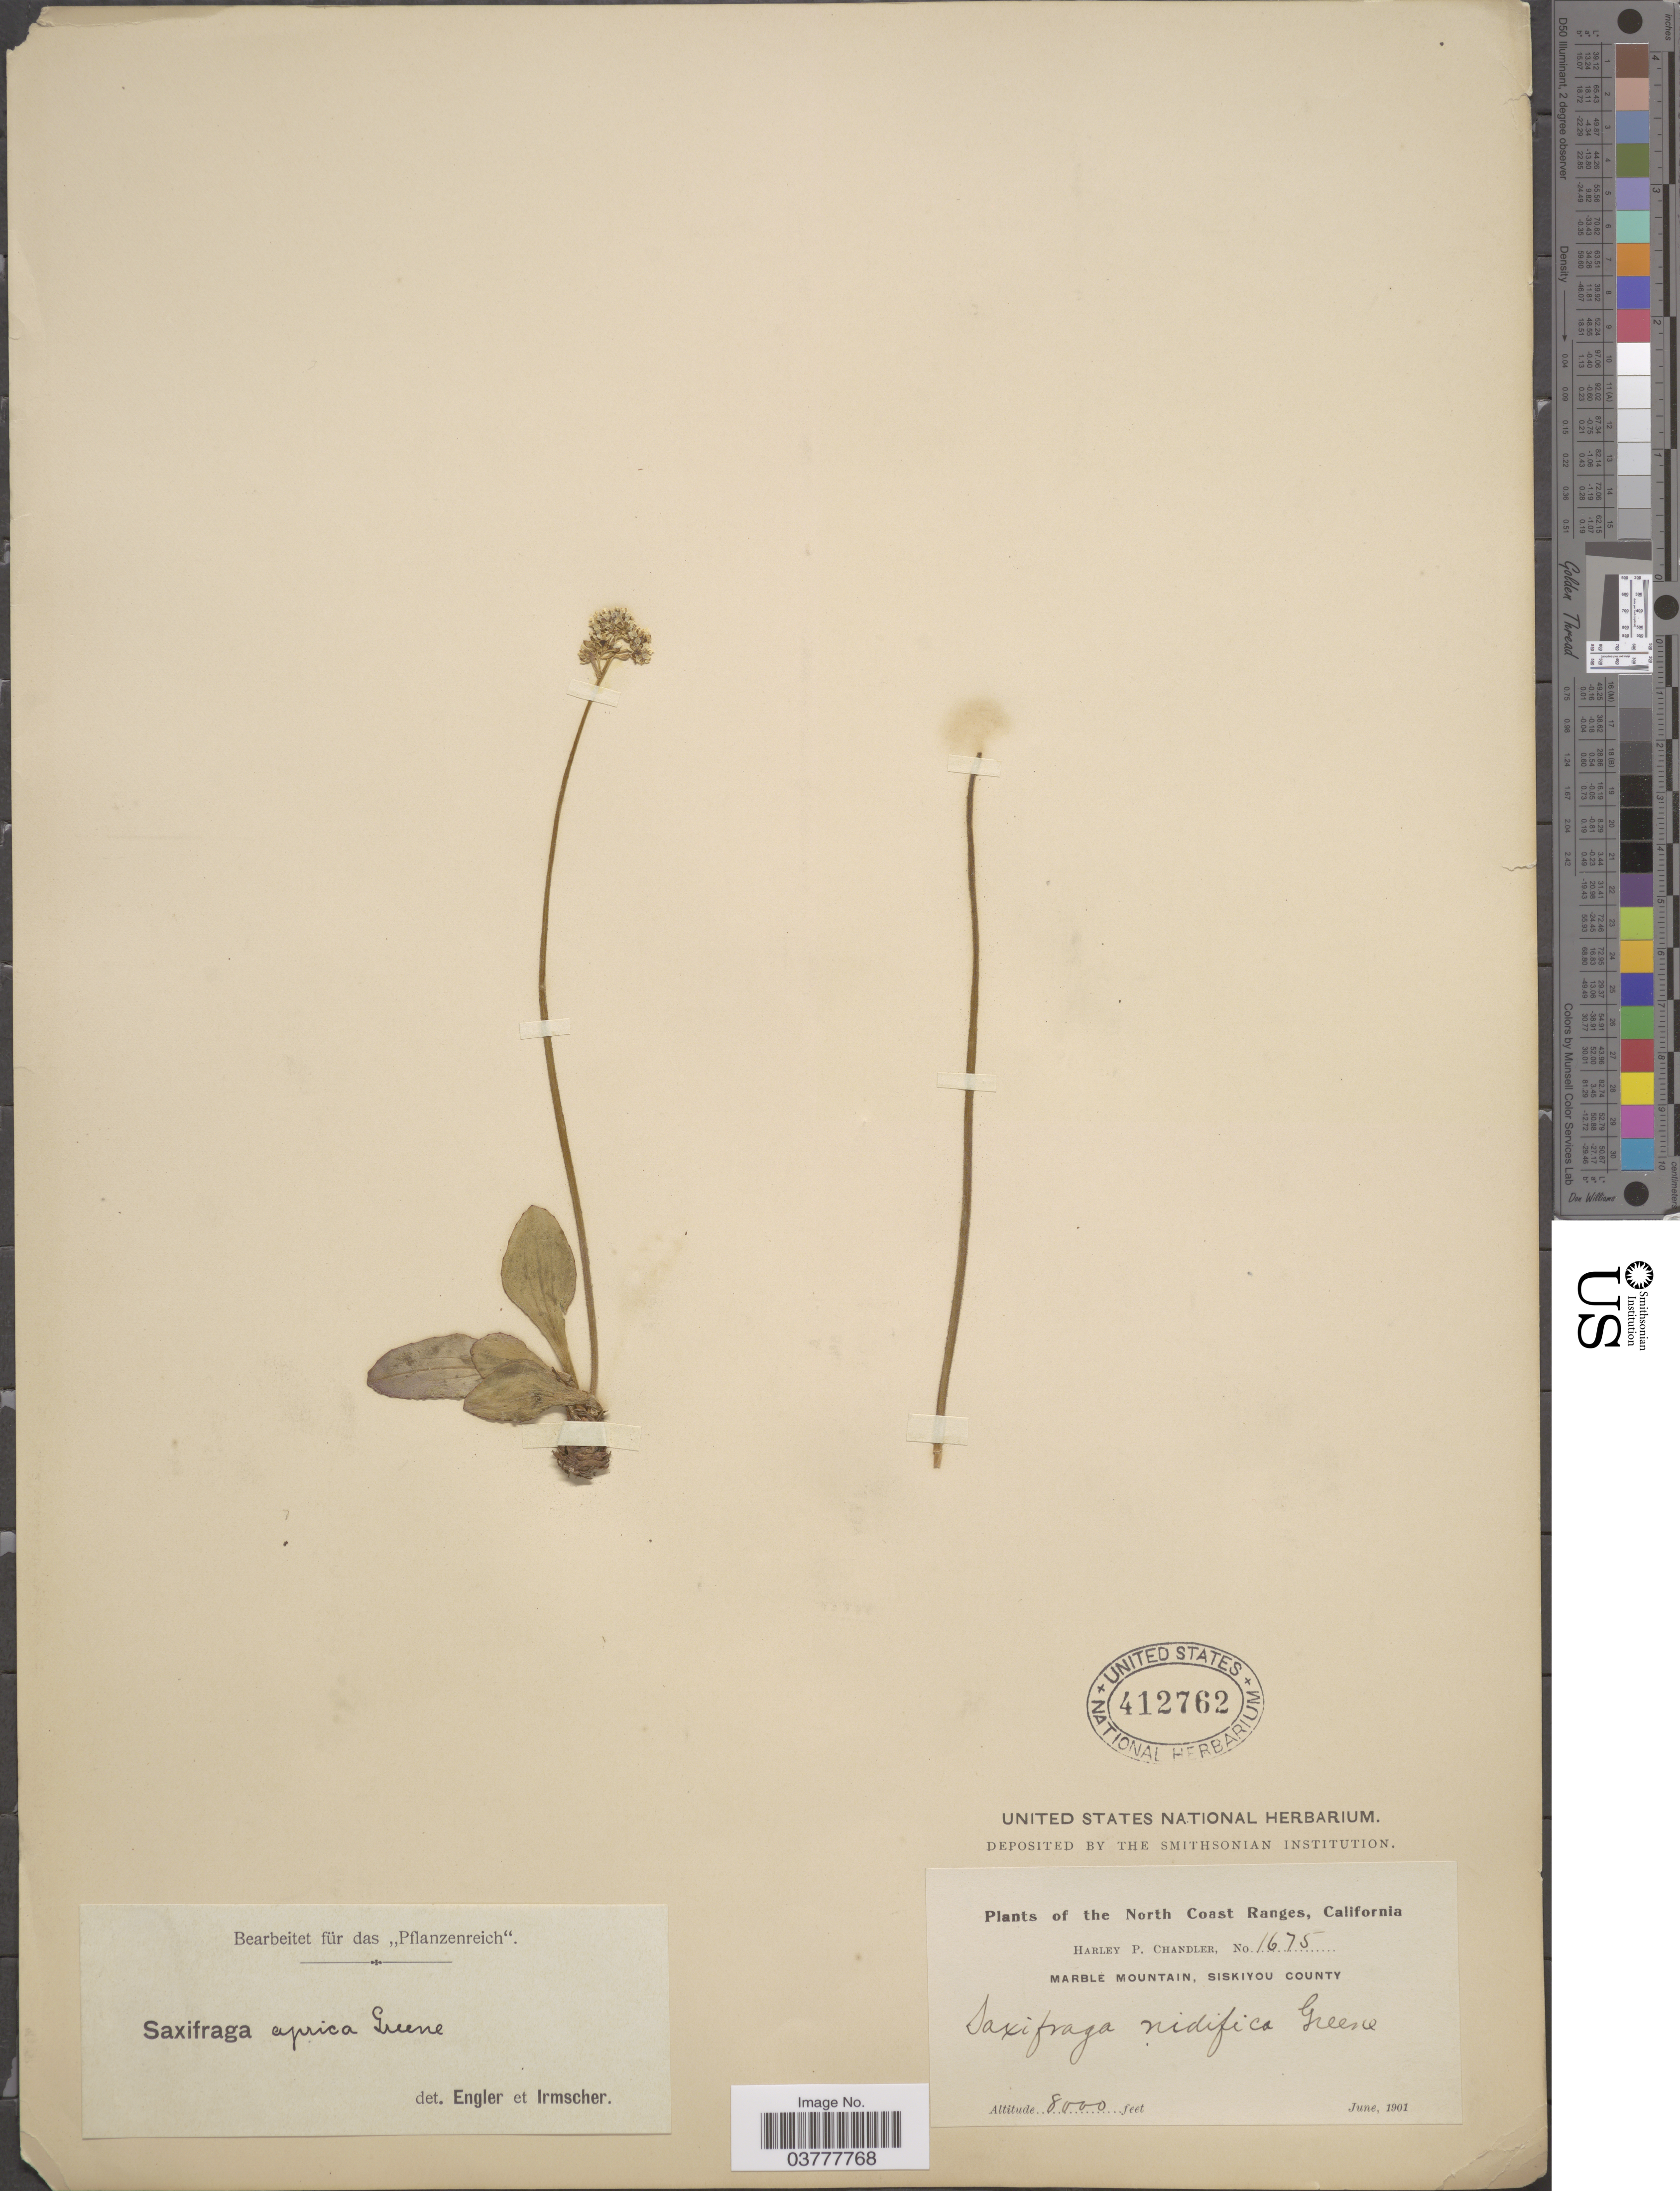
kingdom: Plantae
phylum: Tracheophyta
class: Magnoliopsida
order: Saxifragales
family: Saxifragaceae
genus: Micranthes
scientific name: Micranthes aprica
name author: (Greene) Small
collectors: H. Chandler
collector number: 1675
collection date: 1901-06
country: United States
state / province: California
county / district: Siskiyou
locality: The North Coast Ranges. Marble Mountain, Siskiyou County.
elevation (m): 2438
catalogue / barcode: US 412762